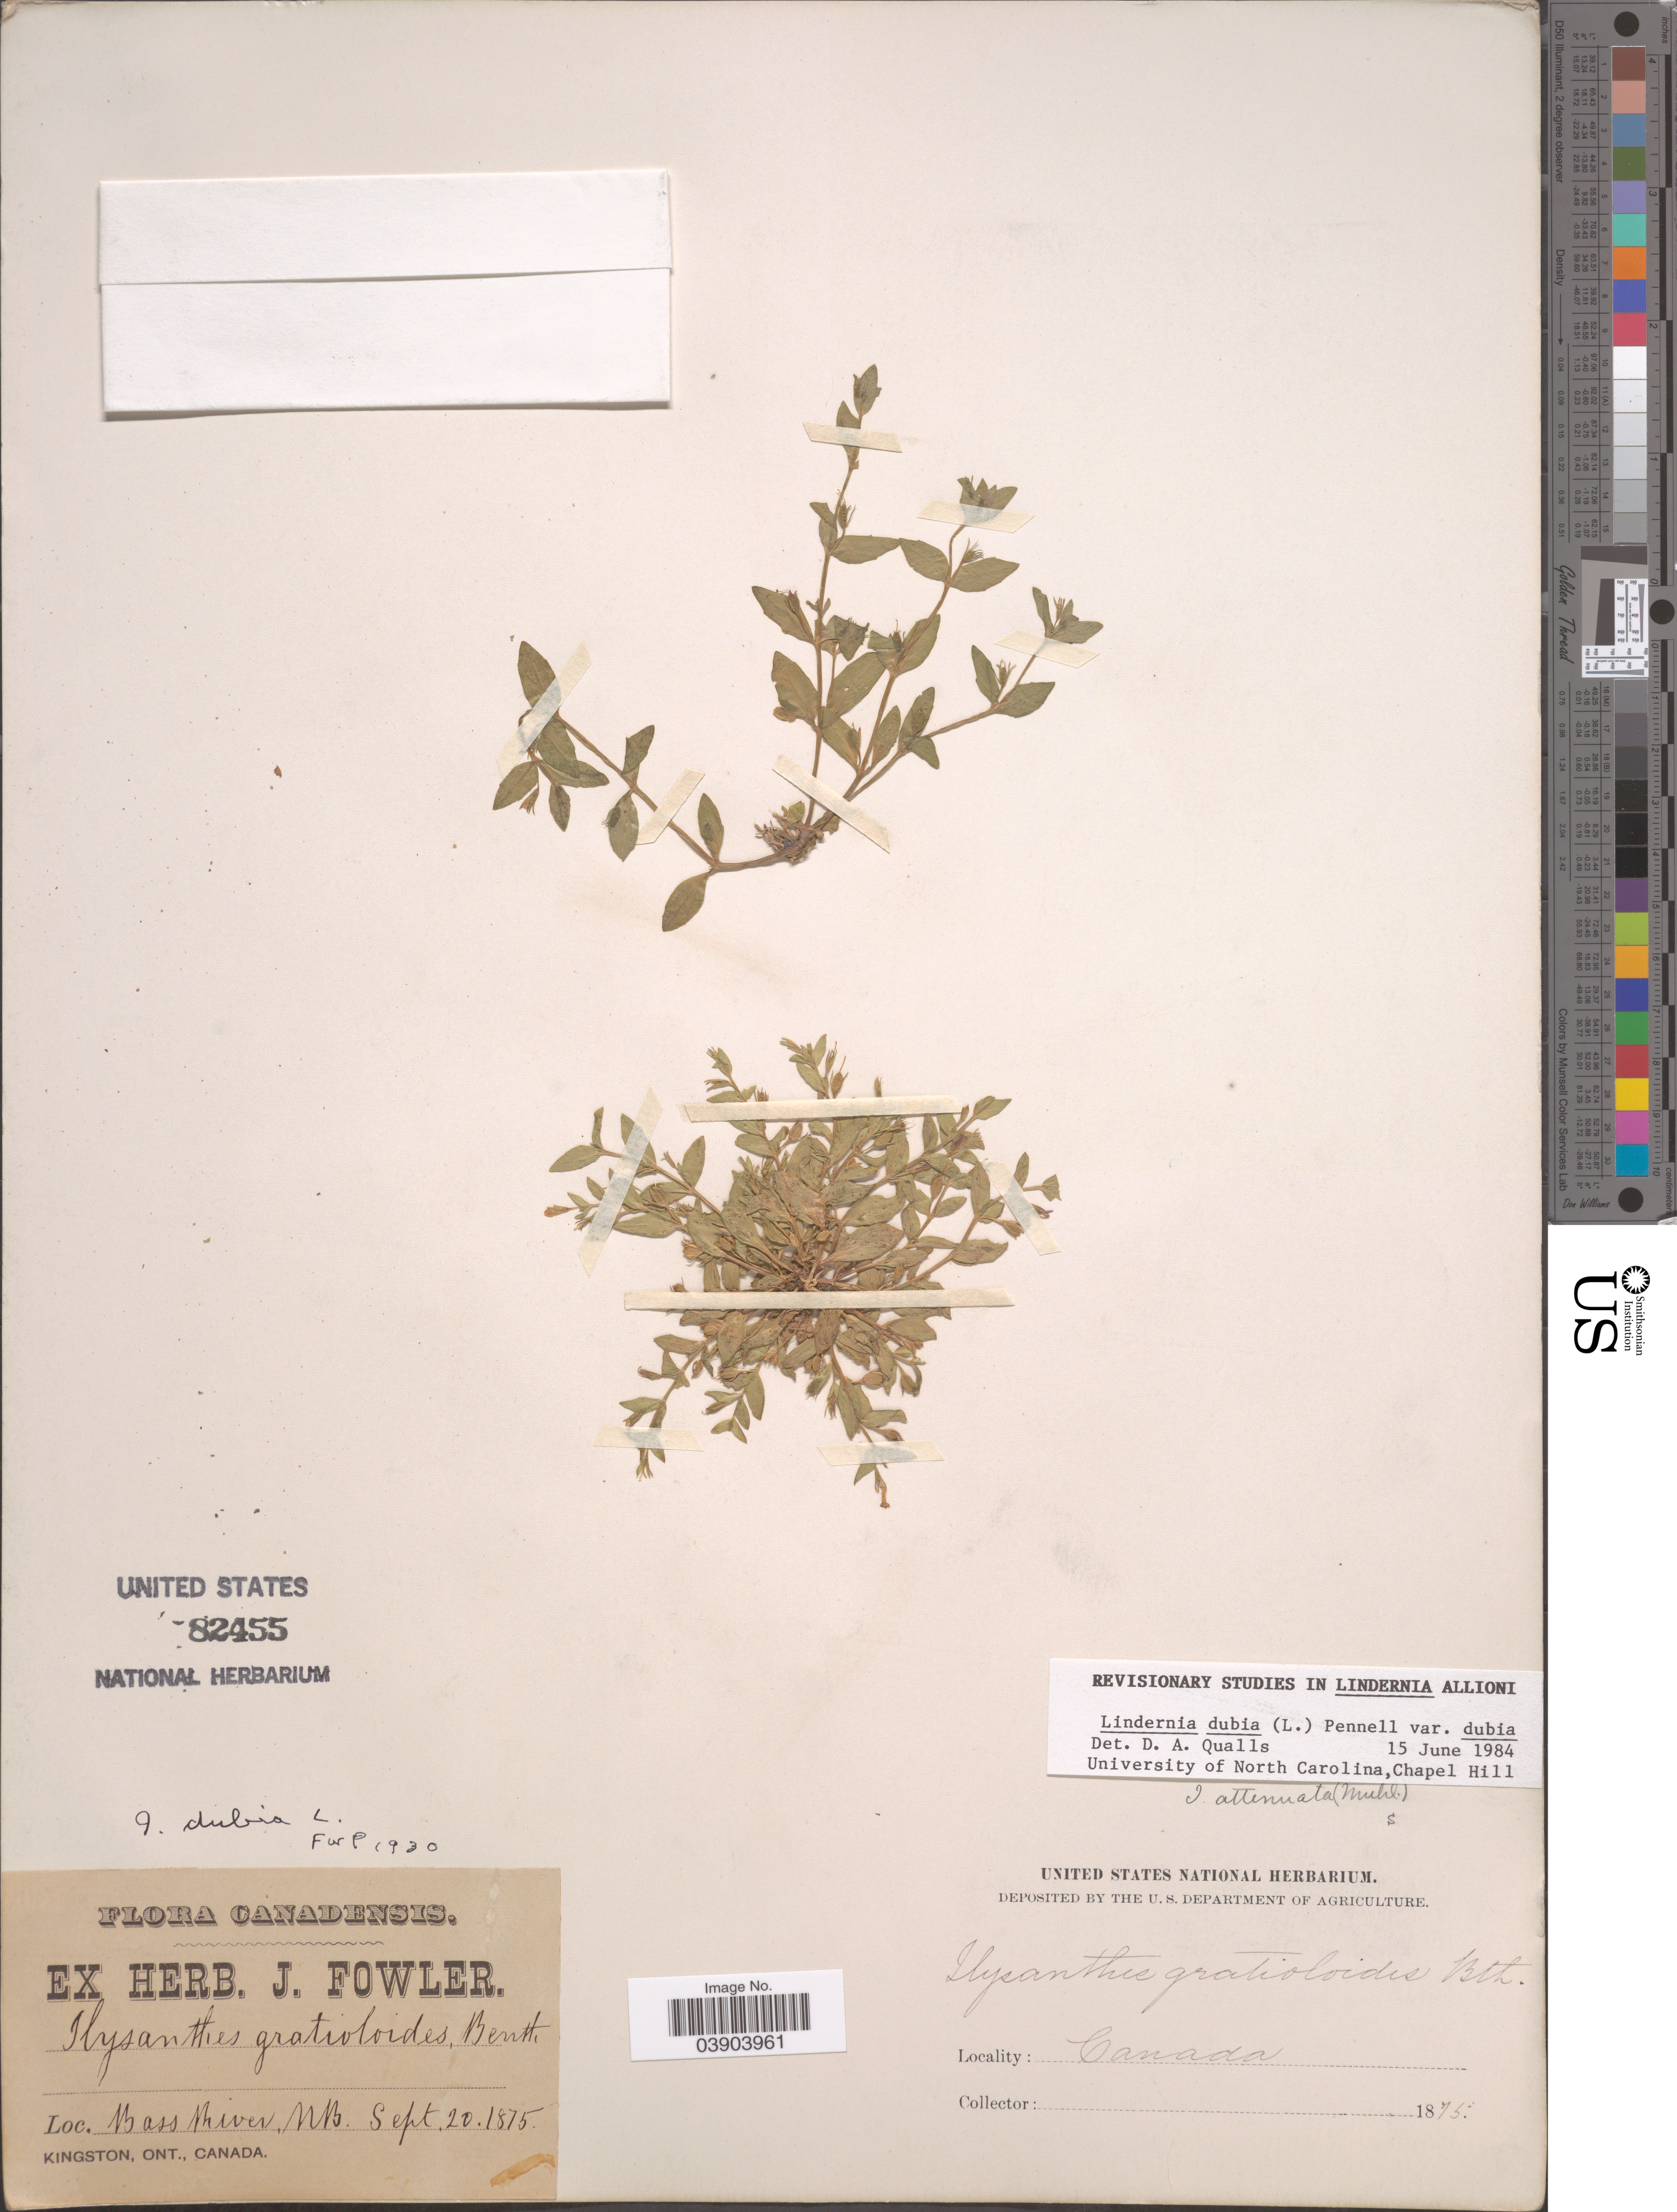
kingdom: Plantae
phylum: Tracheophyta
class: Magnoliopsida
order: Lamiales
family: Linderniaceae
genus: Lindernia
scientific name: Lindernia dubia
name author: (L.) Pennell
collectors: ex herb. J. Fowler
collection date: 1875-09-20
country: Canada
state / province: New Brunswick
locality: Bass River.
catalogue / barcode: US 82455